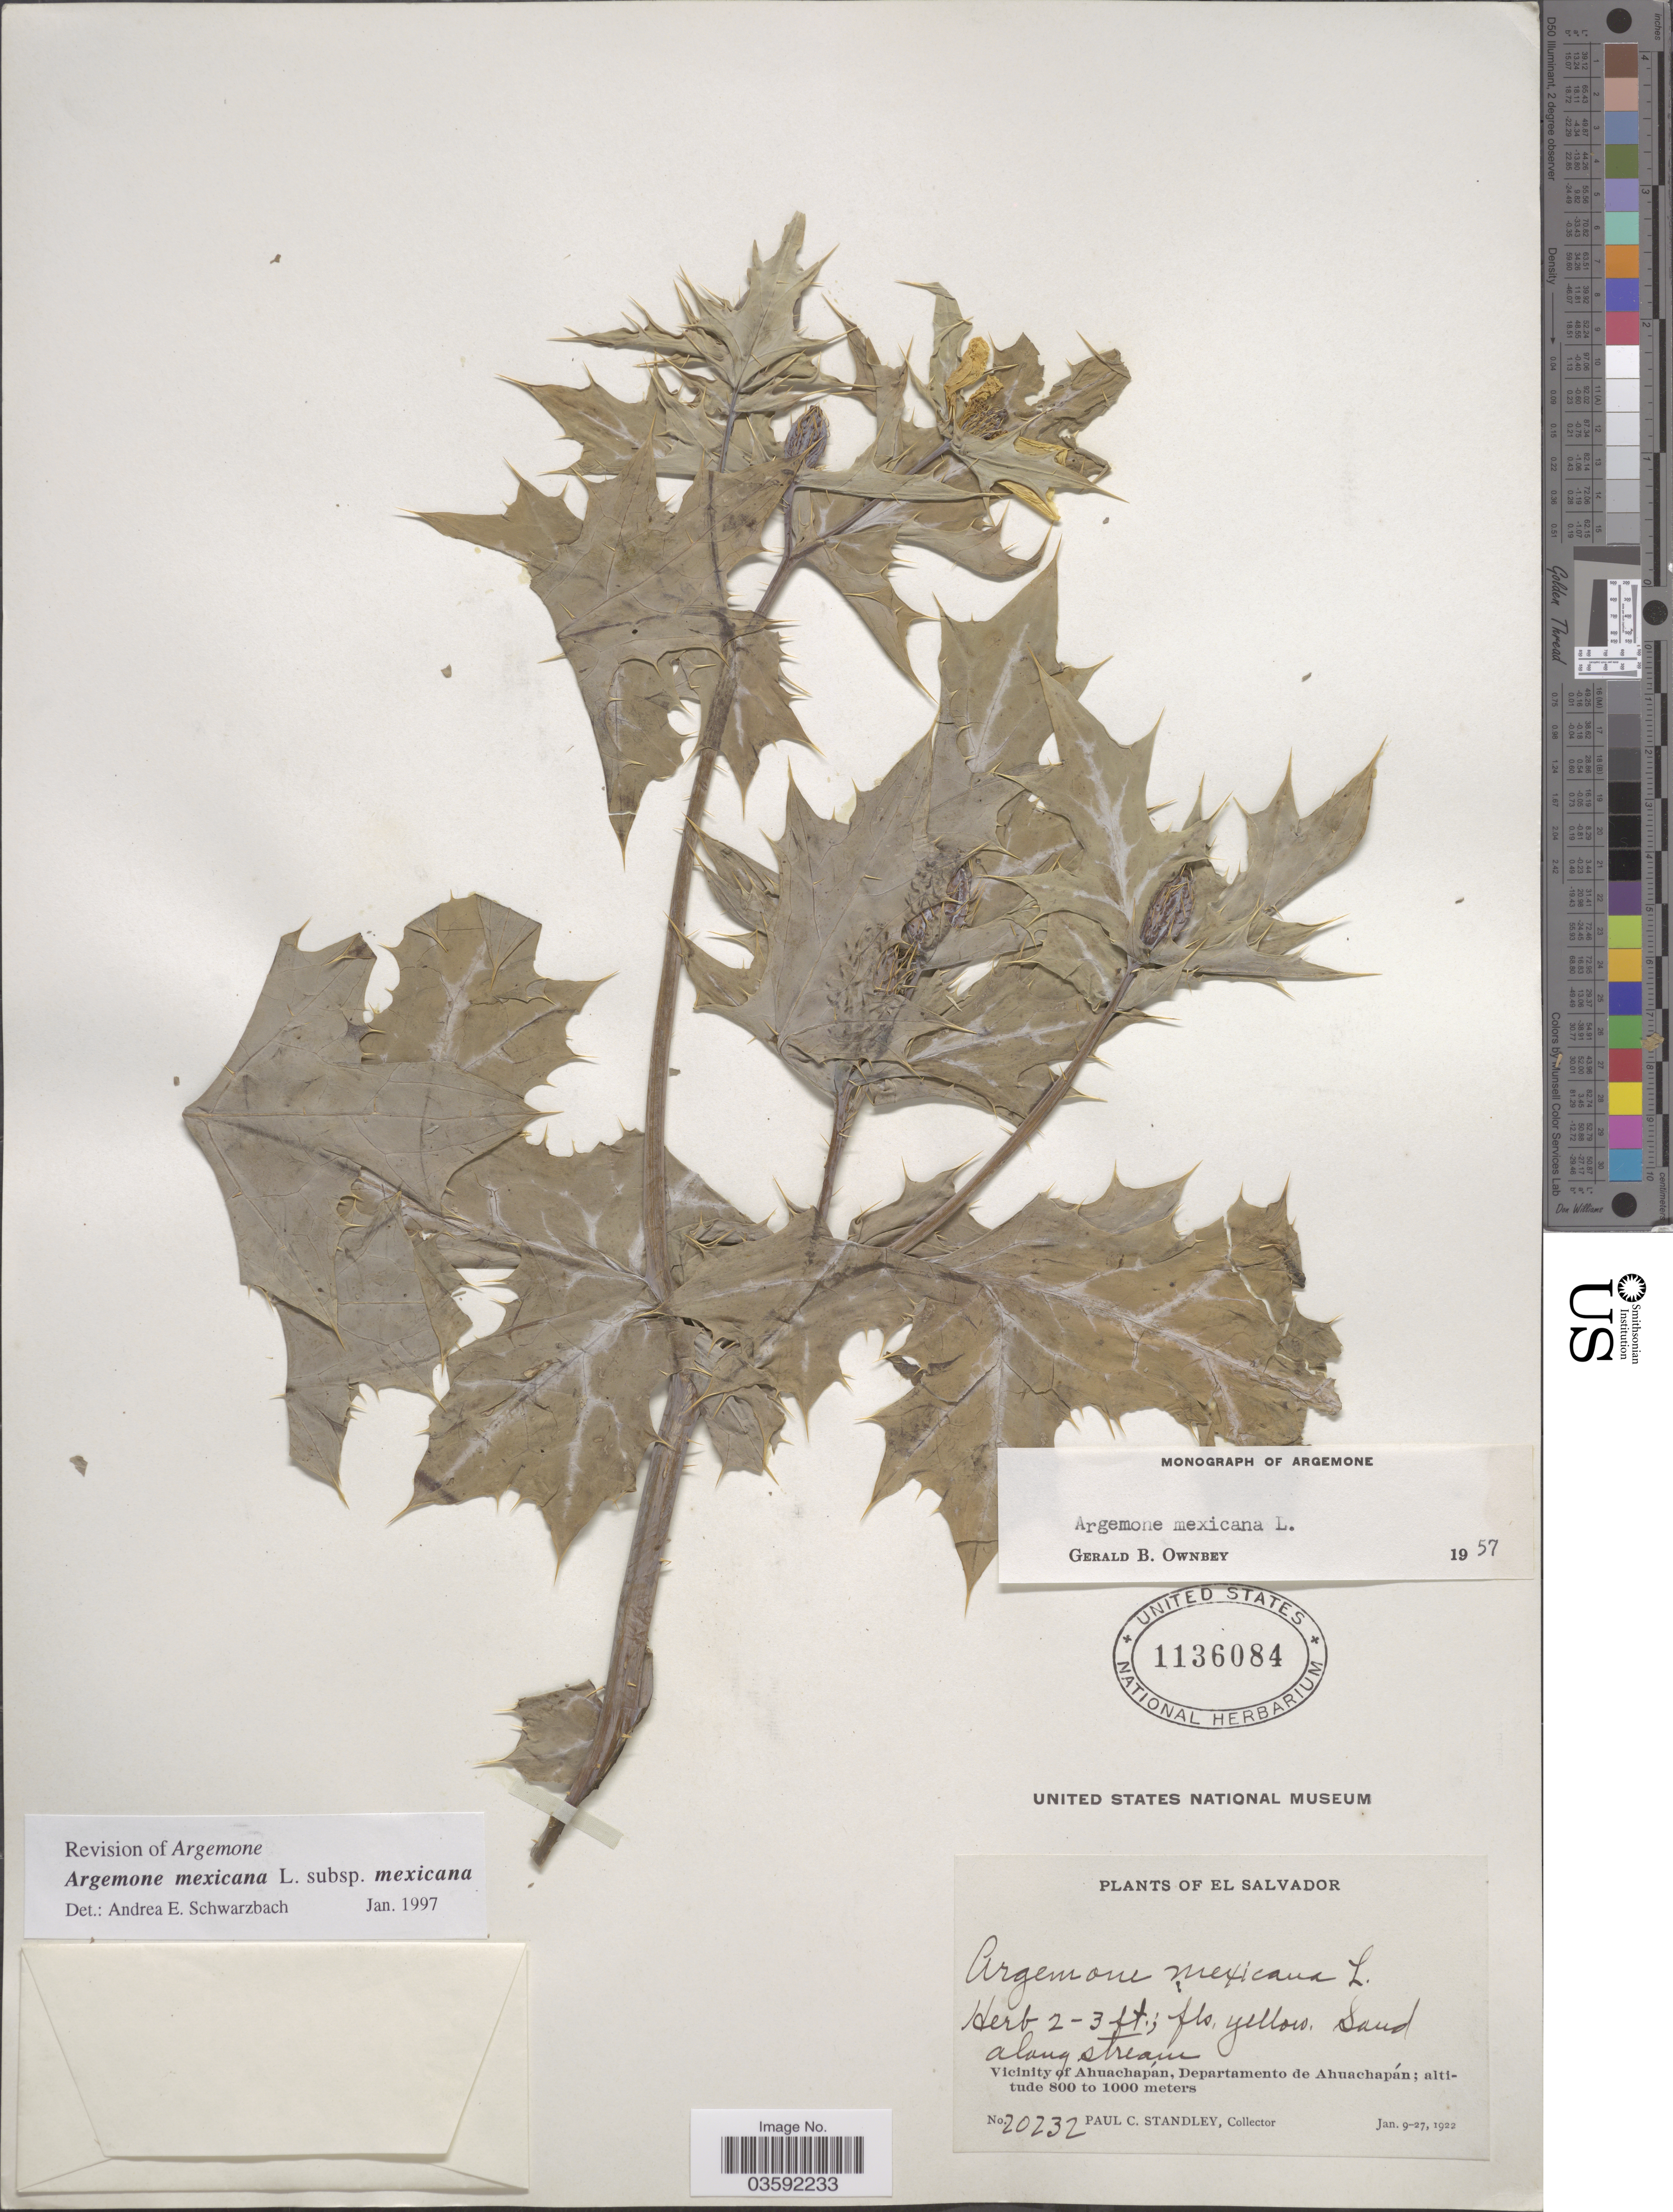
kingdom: Plantae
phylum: Tracheophyta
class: Magnoliopsida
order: Ranunculales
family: Papaveraceae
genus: Argemone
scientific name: Argemone mexicana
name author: L.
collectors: P. C. Standley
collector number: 20232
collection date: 1922-01-09/1922-01-27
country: El Salvador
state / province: Ahuachapan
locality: Vicinity of Ahuachapan, Departamento de Ahuachapán.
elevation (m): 800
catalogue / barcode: US 1136084